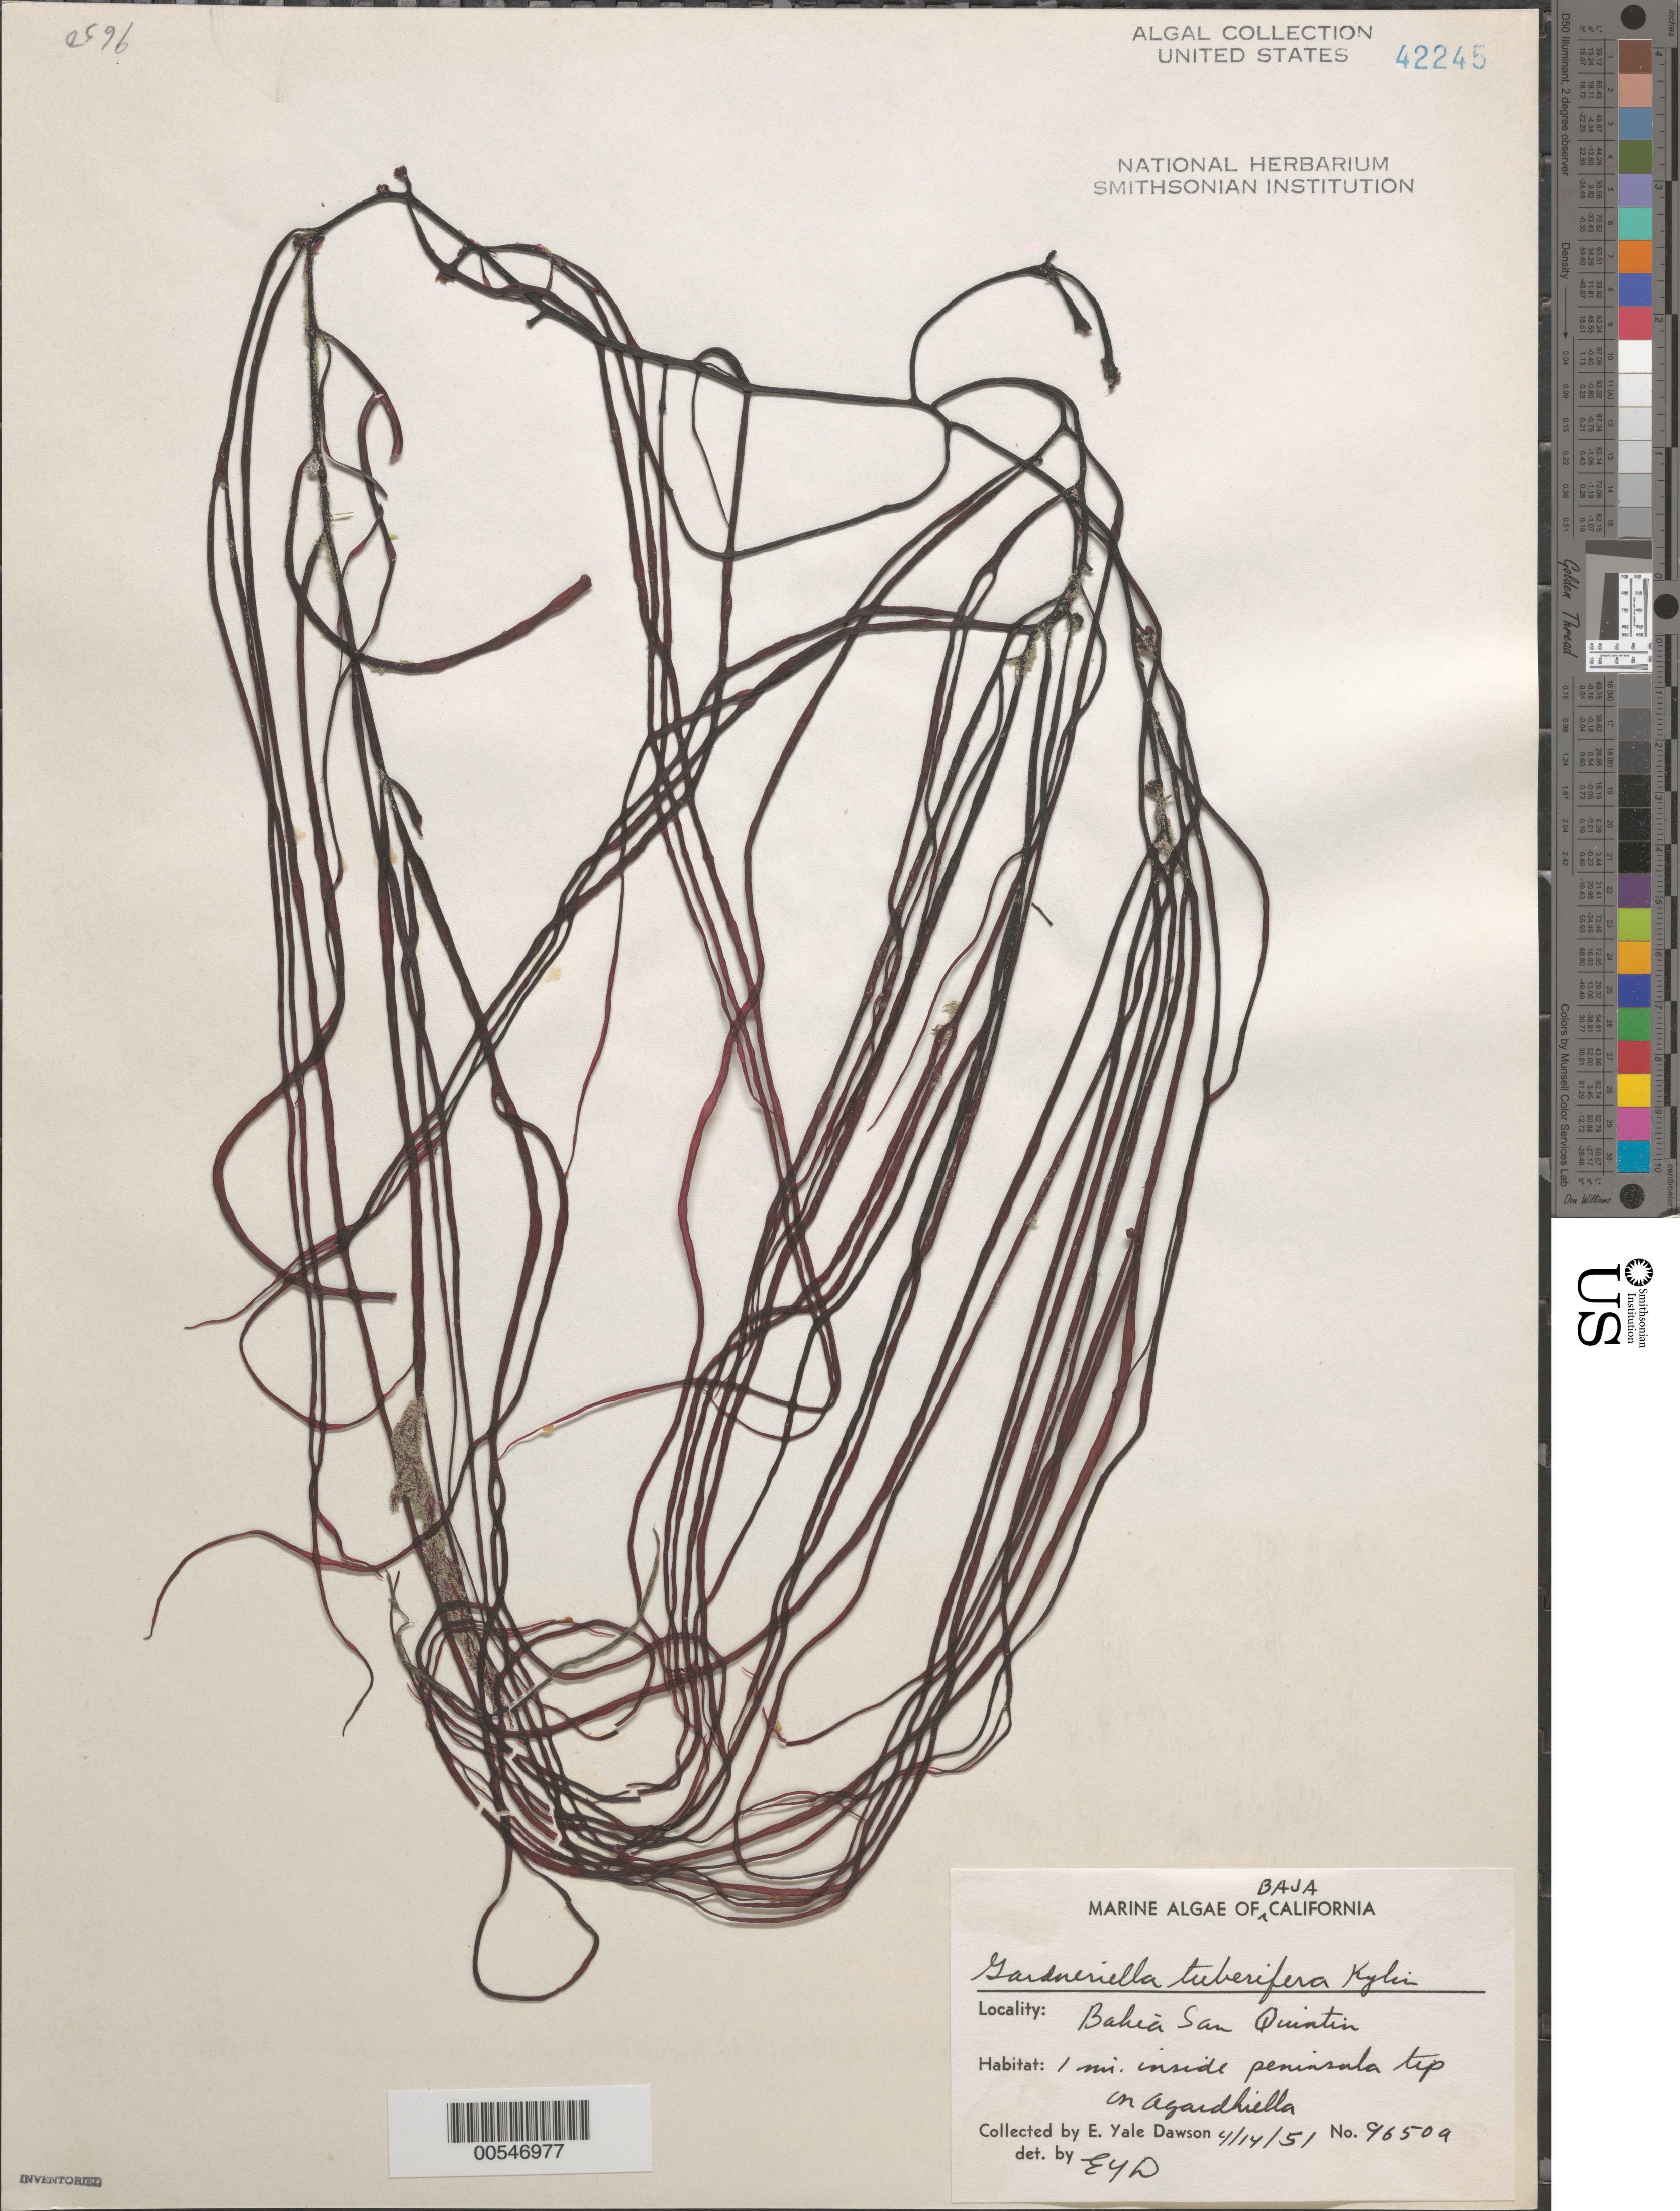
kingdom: Plantae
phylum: Rhodophyta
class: Florideophyceae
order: Gigartinales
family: Solieriaceae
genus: Gardneriella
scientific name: Gardneriella tuberifera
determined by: Dawson, E. Y.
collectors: E. Y. Dawson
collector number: EYD 9650a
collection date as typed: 14 Apr 1951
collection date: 1951-04-14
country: Mexico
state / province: Baja California Norte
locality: Bahia San Quintin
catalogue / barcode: US 42245